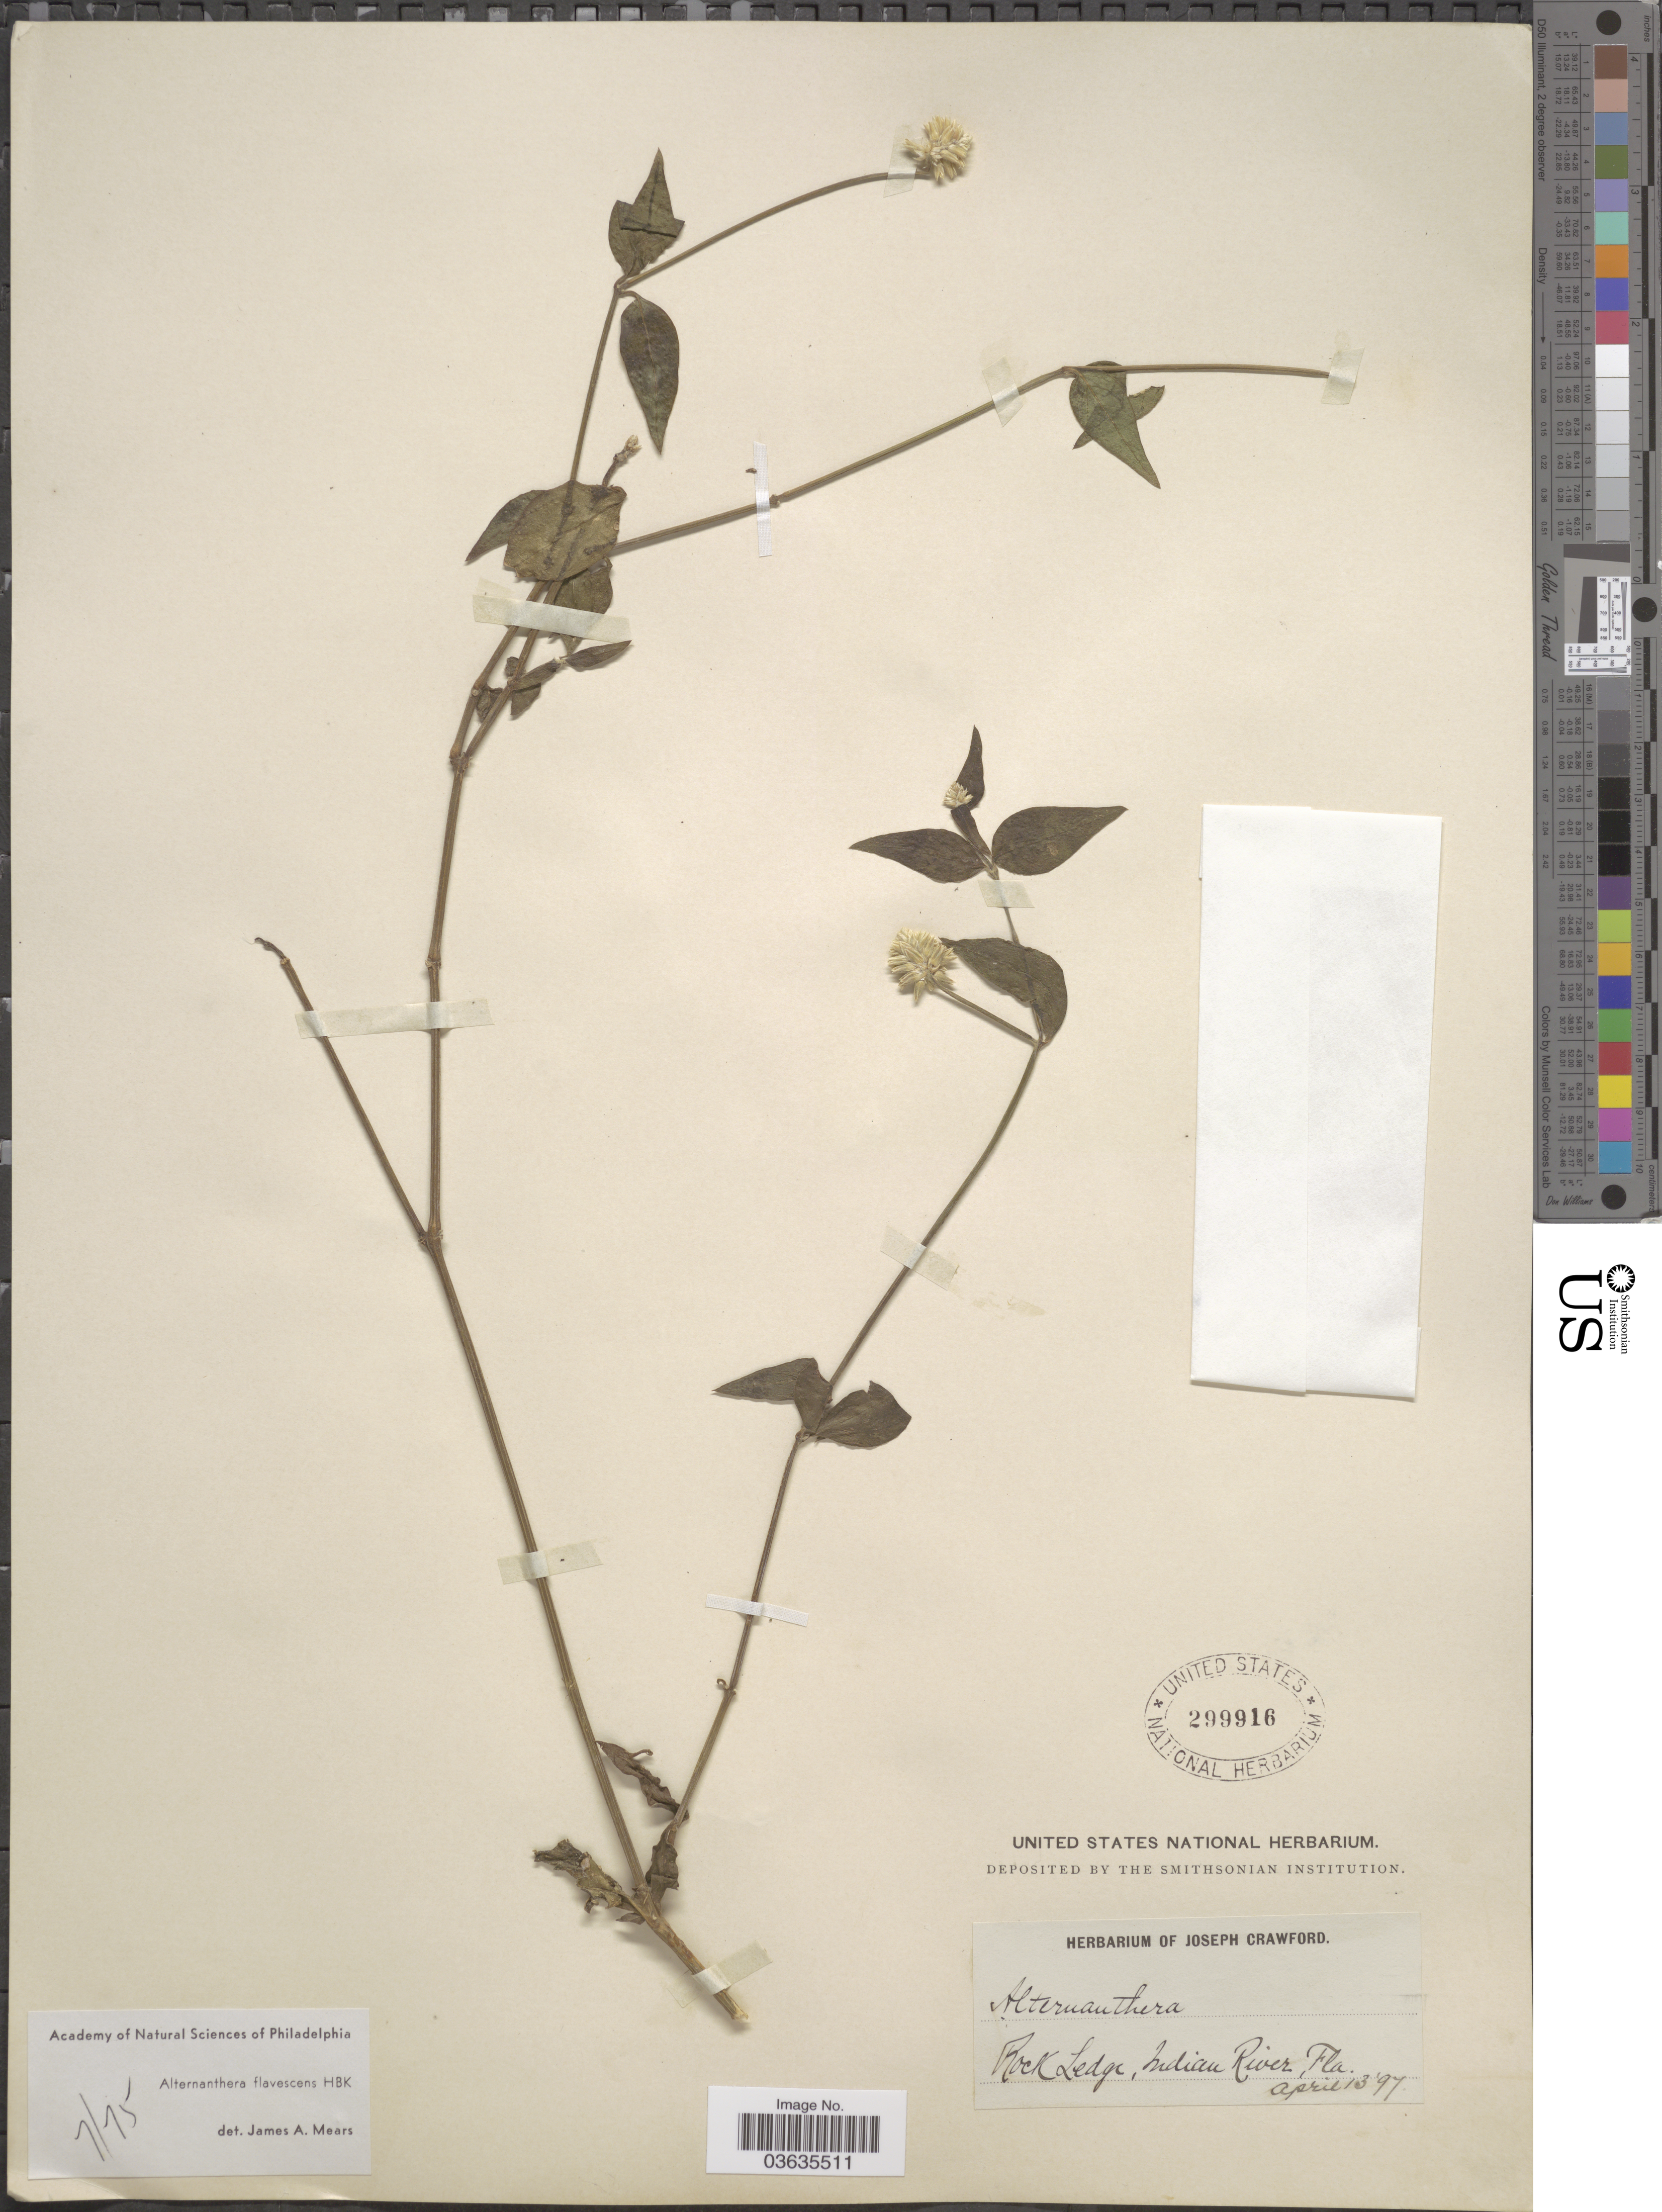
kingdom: Plantae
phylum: Tracheophyta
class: Magnoliopsida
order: Caryophyllales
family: Amaranthaceae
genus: Alternanthera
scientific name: Alternanthera flavescens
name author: Kunth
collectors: ex herb. Joseph Crawford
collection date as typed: Transcribed d/m/y: 13/4/97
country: United States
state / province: Florida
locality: Rock Ledge, Indian River.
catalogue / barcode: US 299916